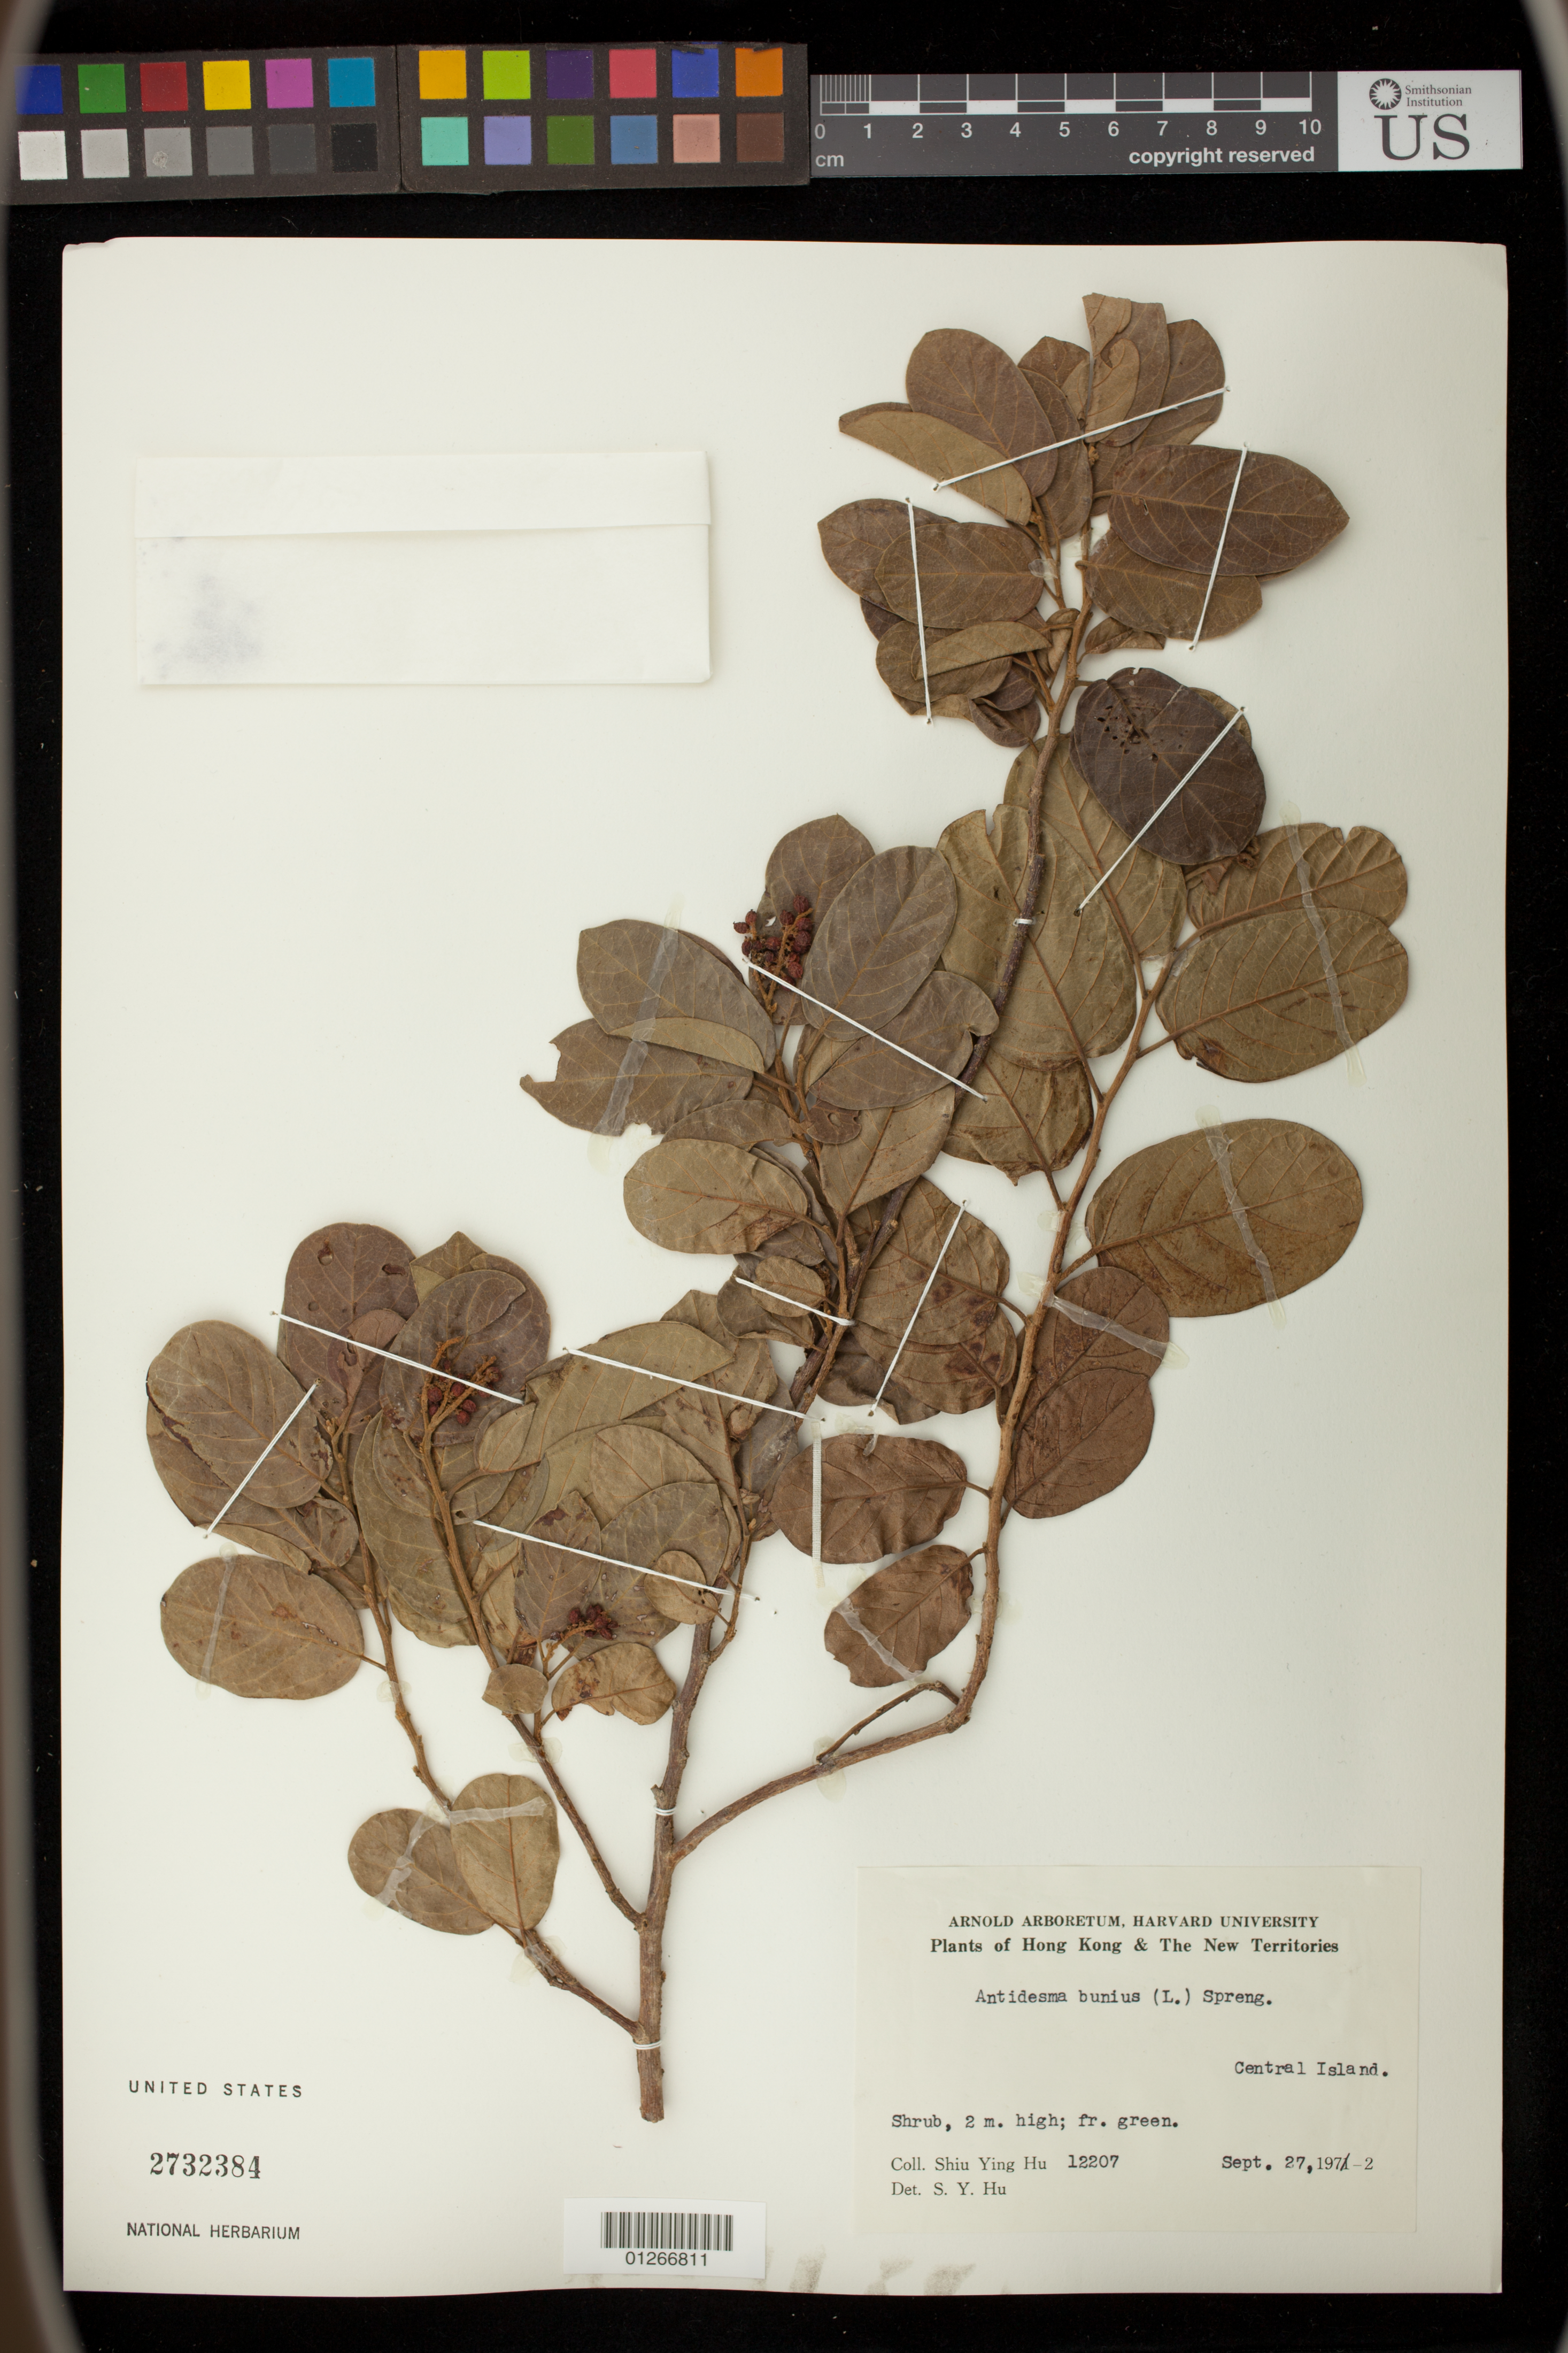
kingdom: Plantae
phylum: Tracheophyta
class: Magnoliopsida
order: Malpighiales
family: Phyllanthaceae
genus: Antidesma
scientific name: Antidesma bunius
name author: (L.) Spreng.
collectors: S. Y. Hu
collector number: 12207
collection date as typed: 27 Sep 1972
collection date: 1972-09-27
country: China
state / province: Hong Kong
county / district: New Territories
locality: Central island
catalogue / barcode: US 2732384